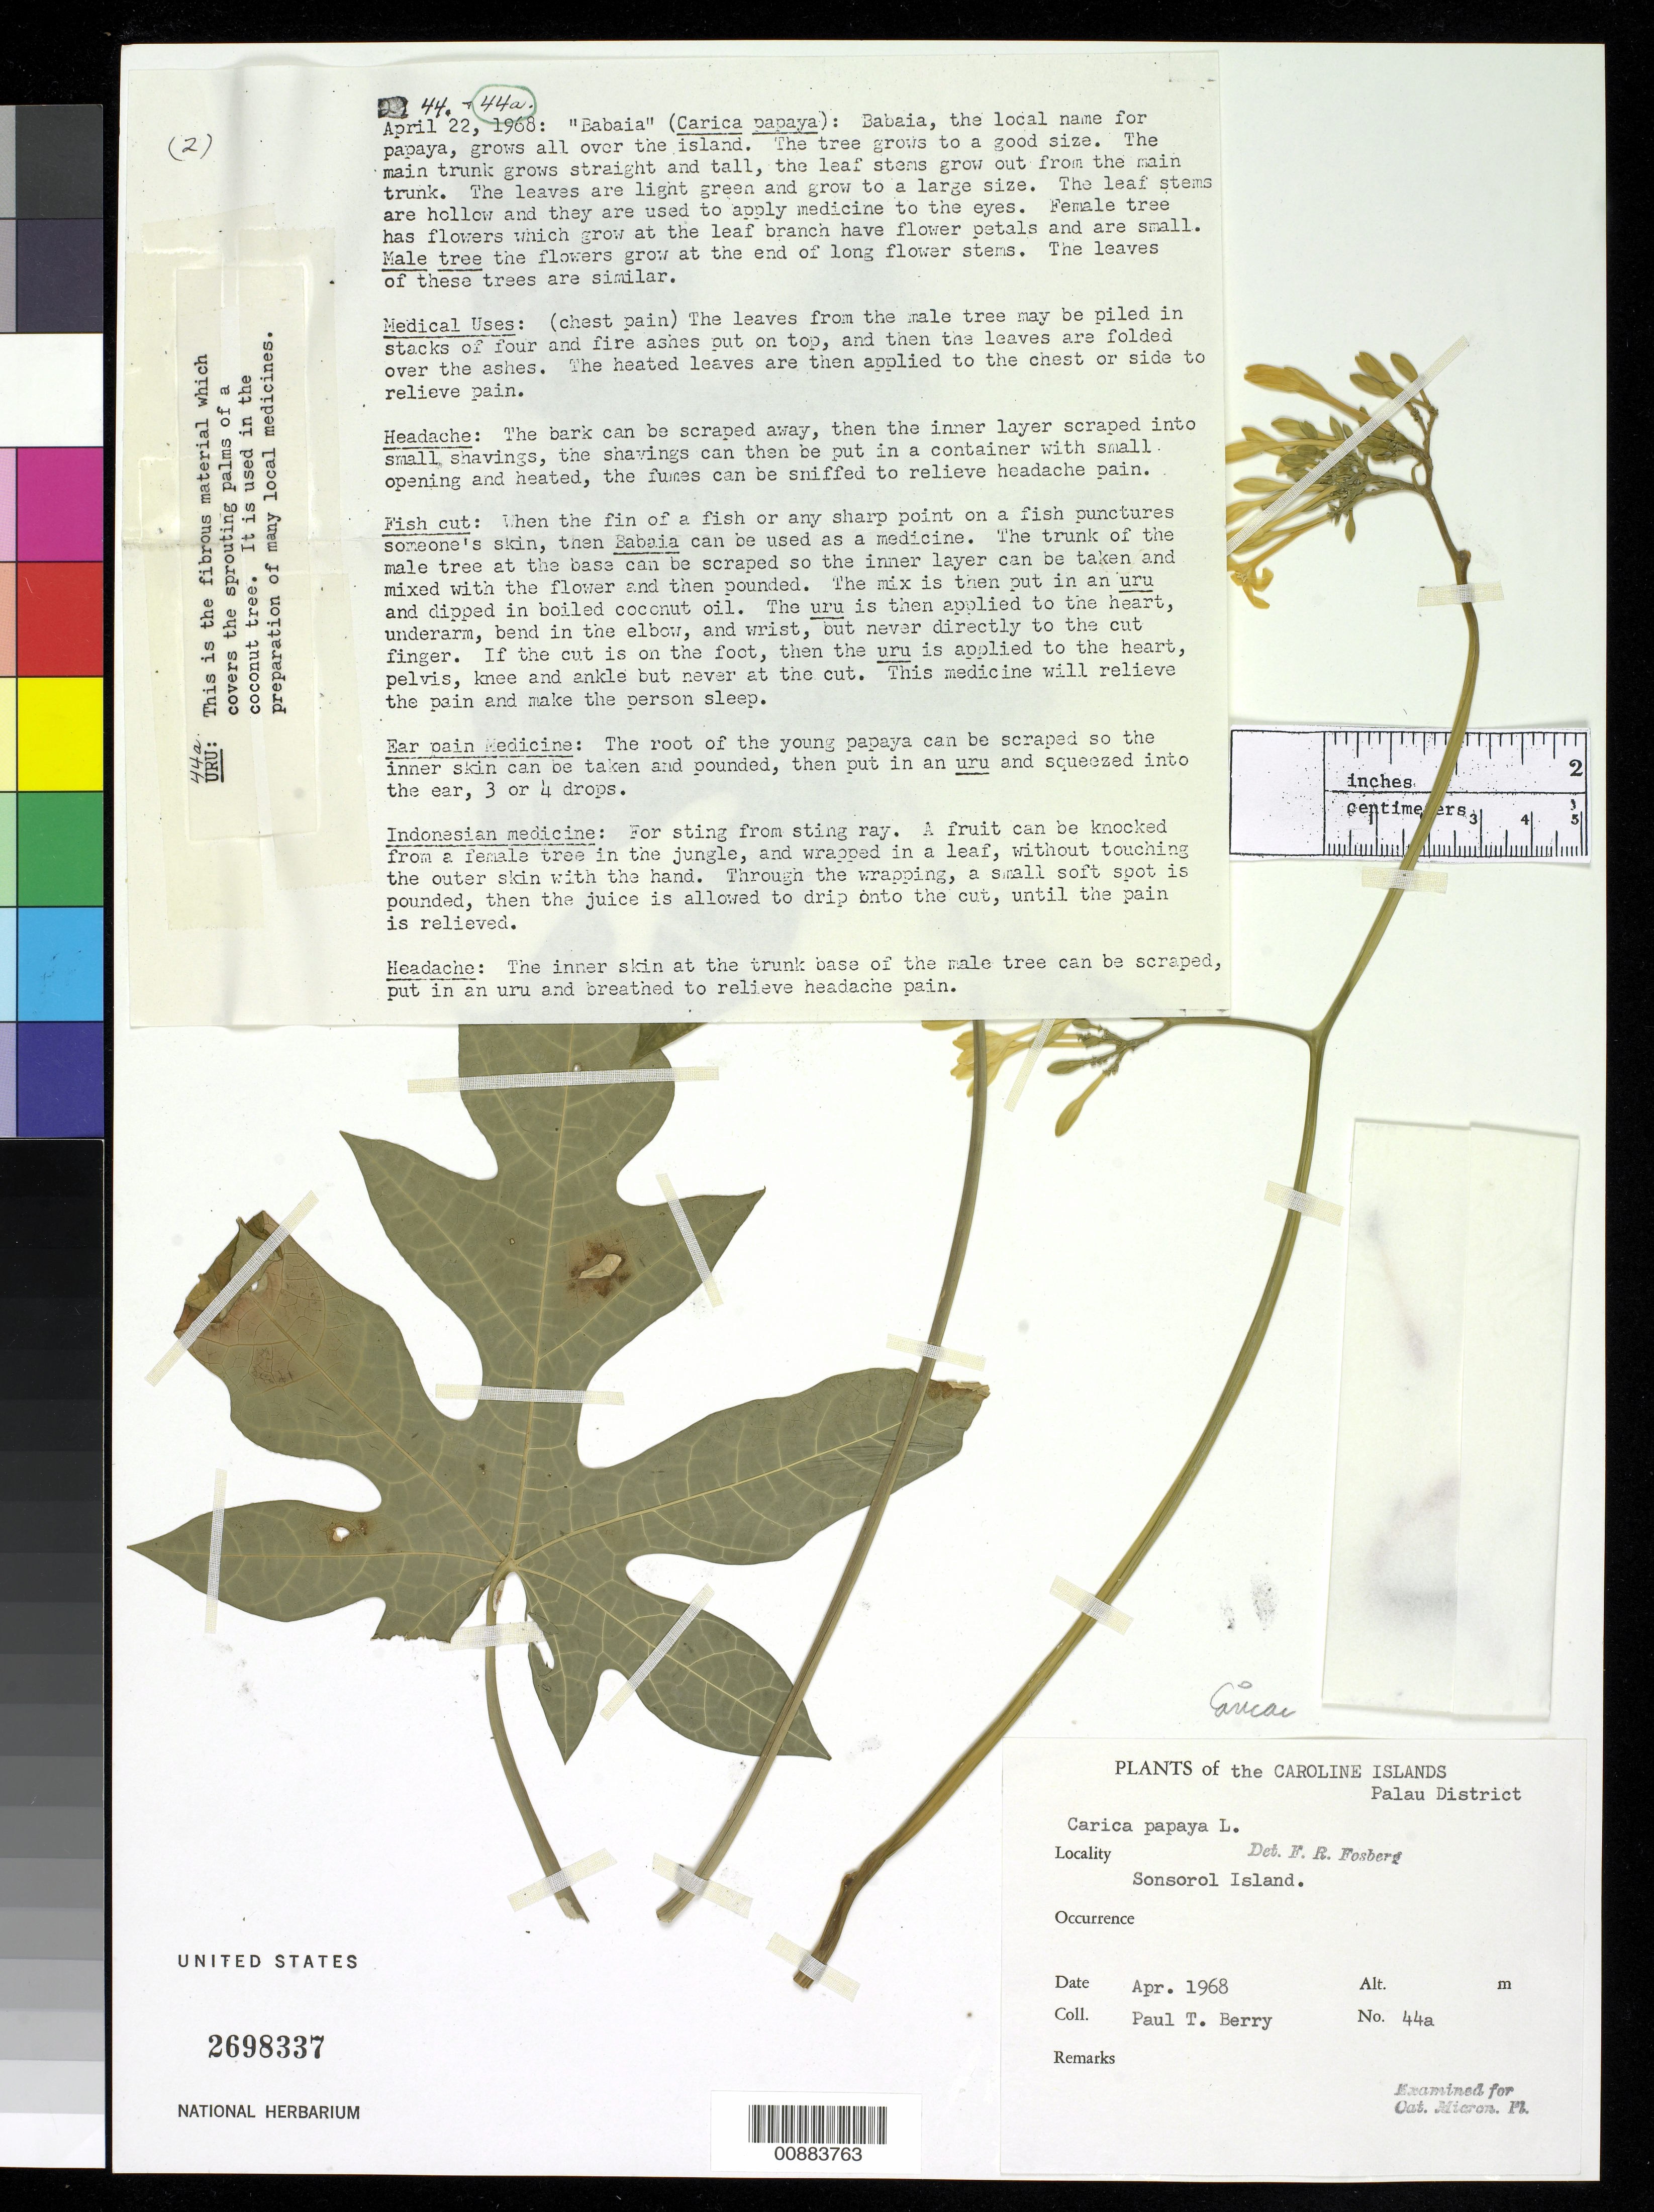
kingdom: Plantae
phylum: Tracheophyta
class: Magnoliopsida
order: Brassicales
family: Caricaceae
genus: Carica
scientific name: Carica papaya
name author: L.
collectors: P. T. Berry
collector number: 44a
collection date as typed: Apr 1968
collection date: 1968-04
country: Palau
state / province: Sonsorol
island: Sonsorol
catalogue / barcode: US 2698337